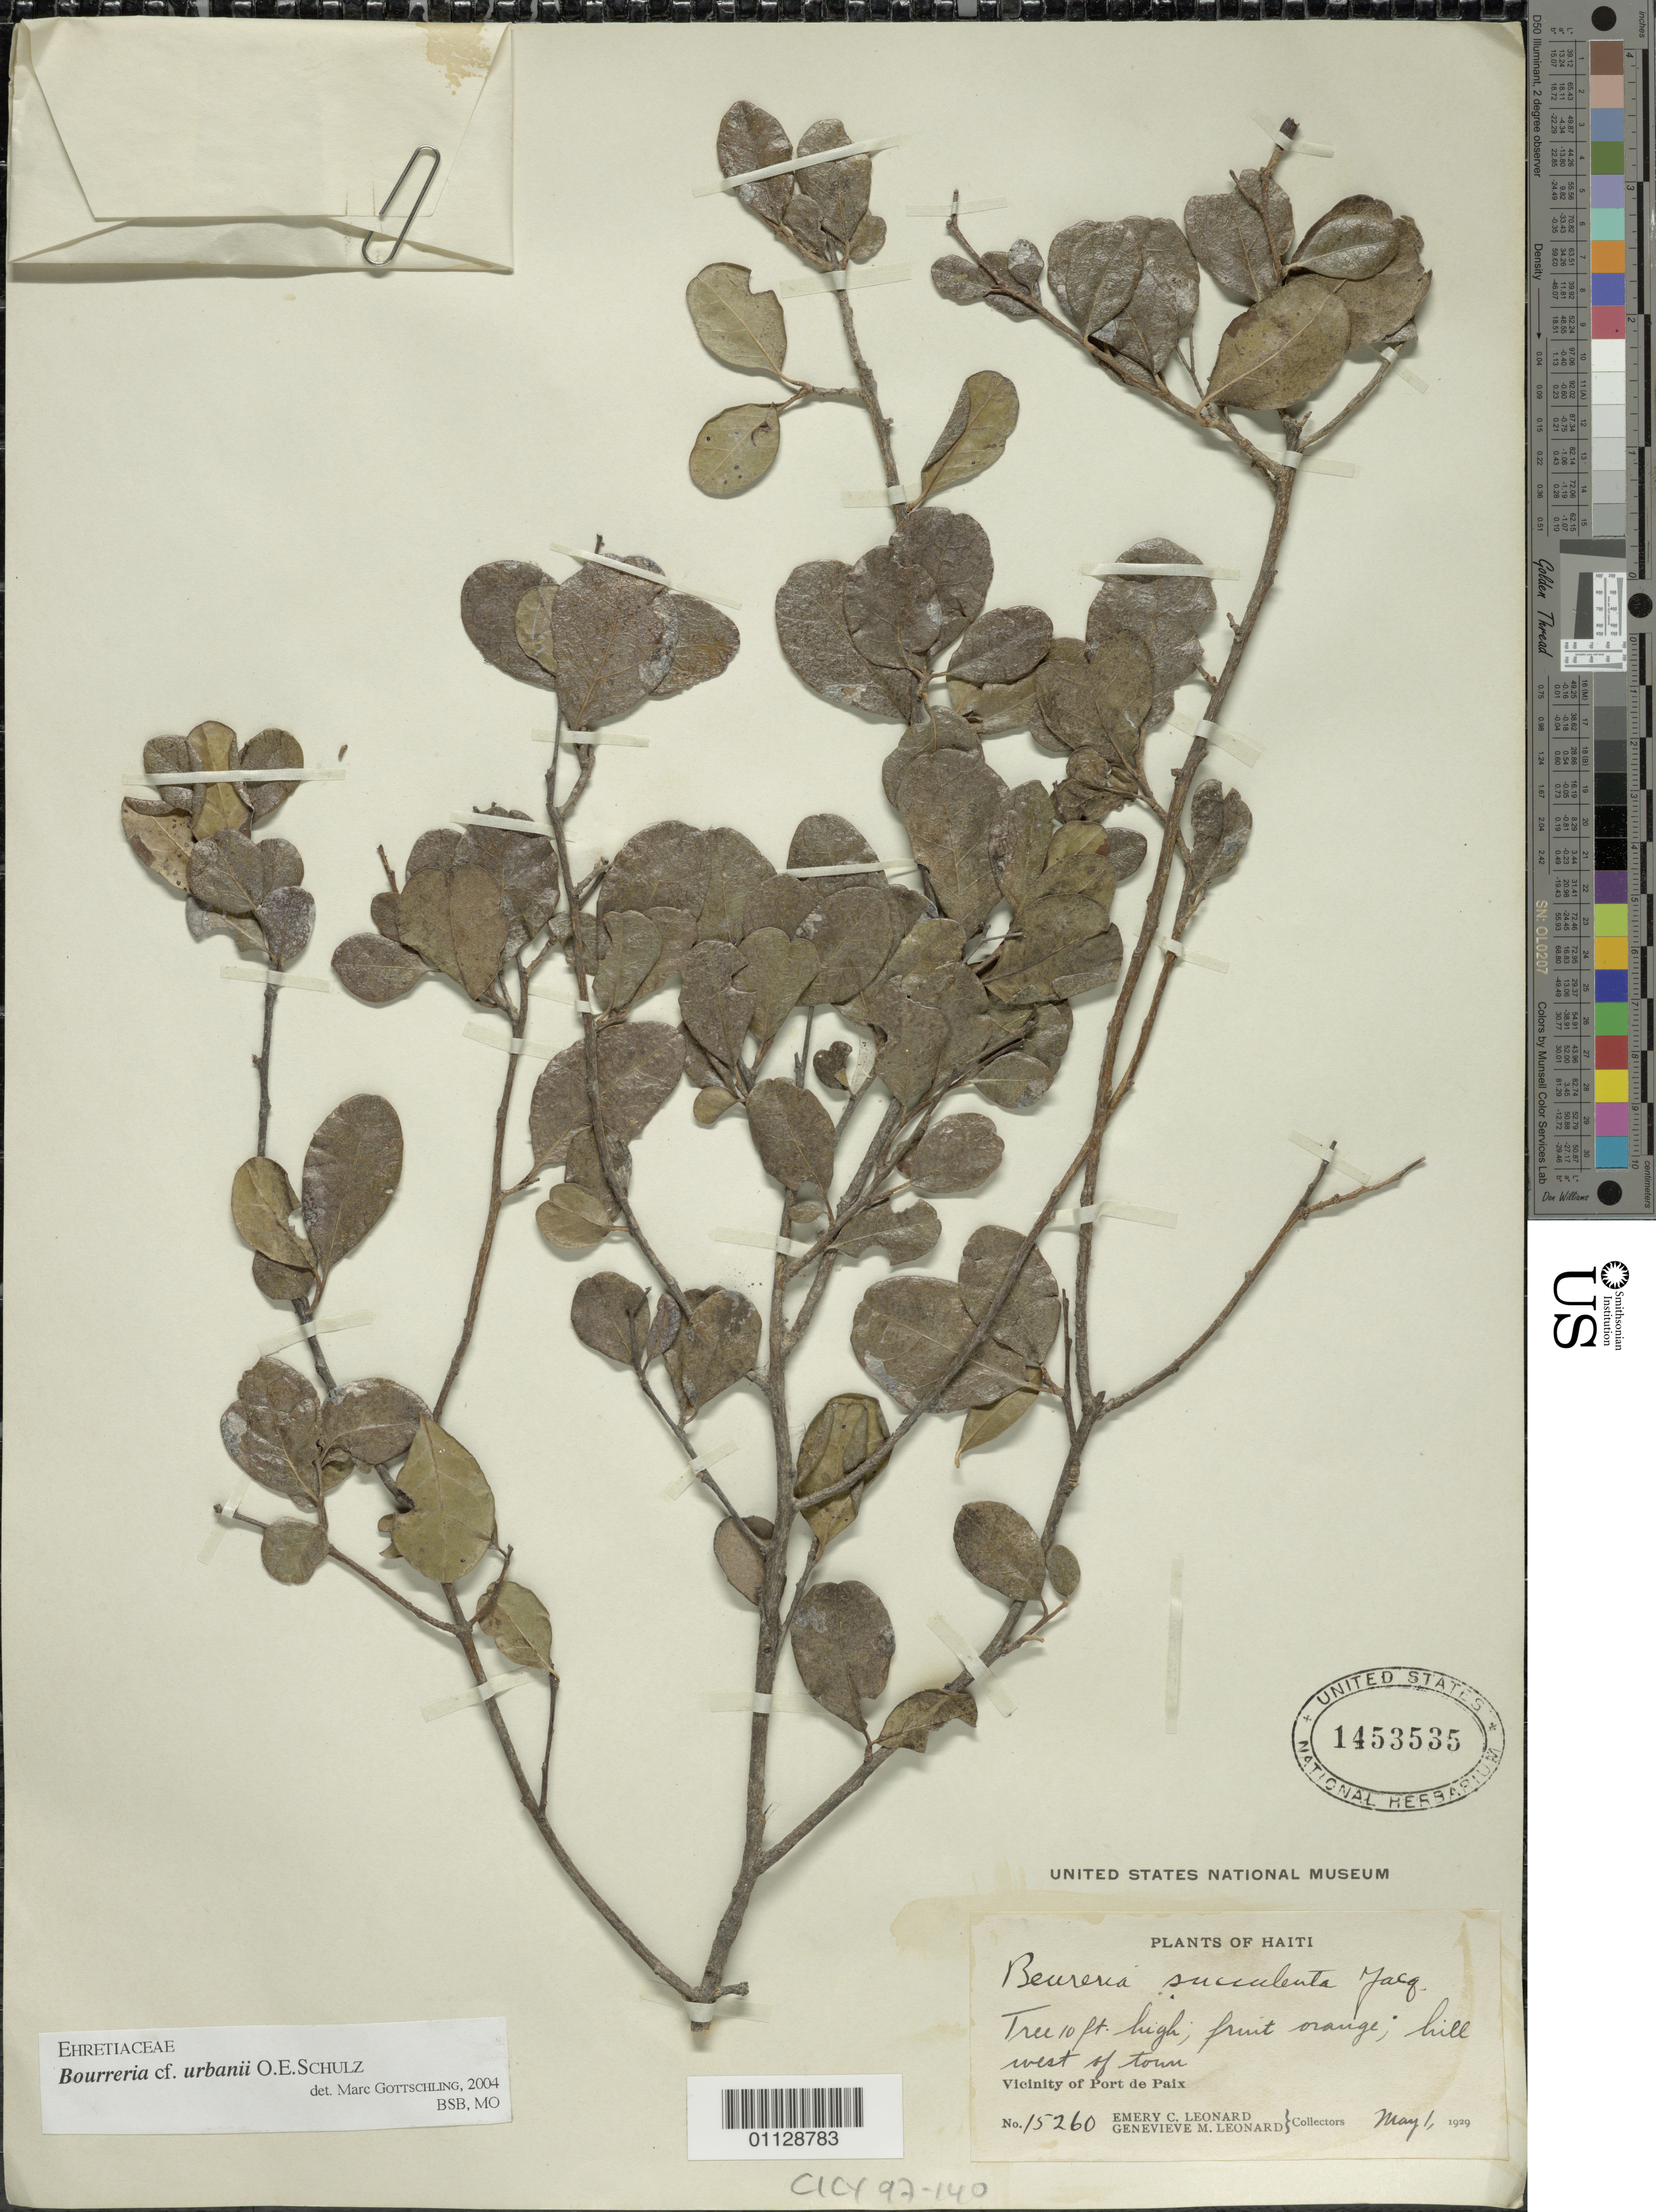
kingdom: Plantae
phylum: Tracheophyta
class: Magnoliopsida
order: Boraginales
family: Ehretiaceae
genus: Bourreria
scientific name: Bourreria urbanii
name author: O.E. Schulz in Urb.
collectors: E. C. Leonard & G. M. Leonard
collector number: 15260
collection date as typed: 01 May 1929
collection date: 1929-05-01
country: Haiti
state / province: Nord-Óuest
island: Hispaniola I.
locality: Hill west of town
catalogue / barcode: US 1453535